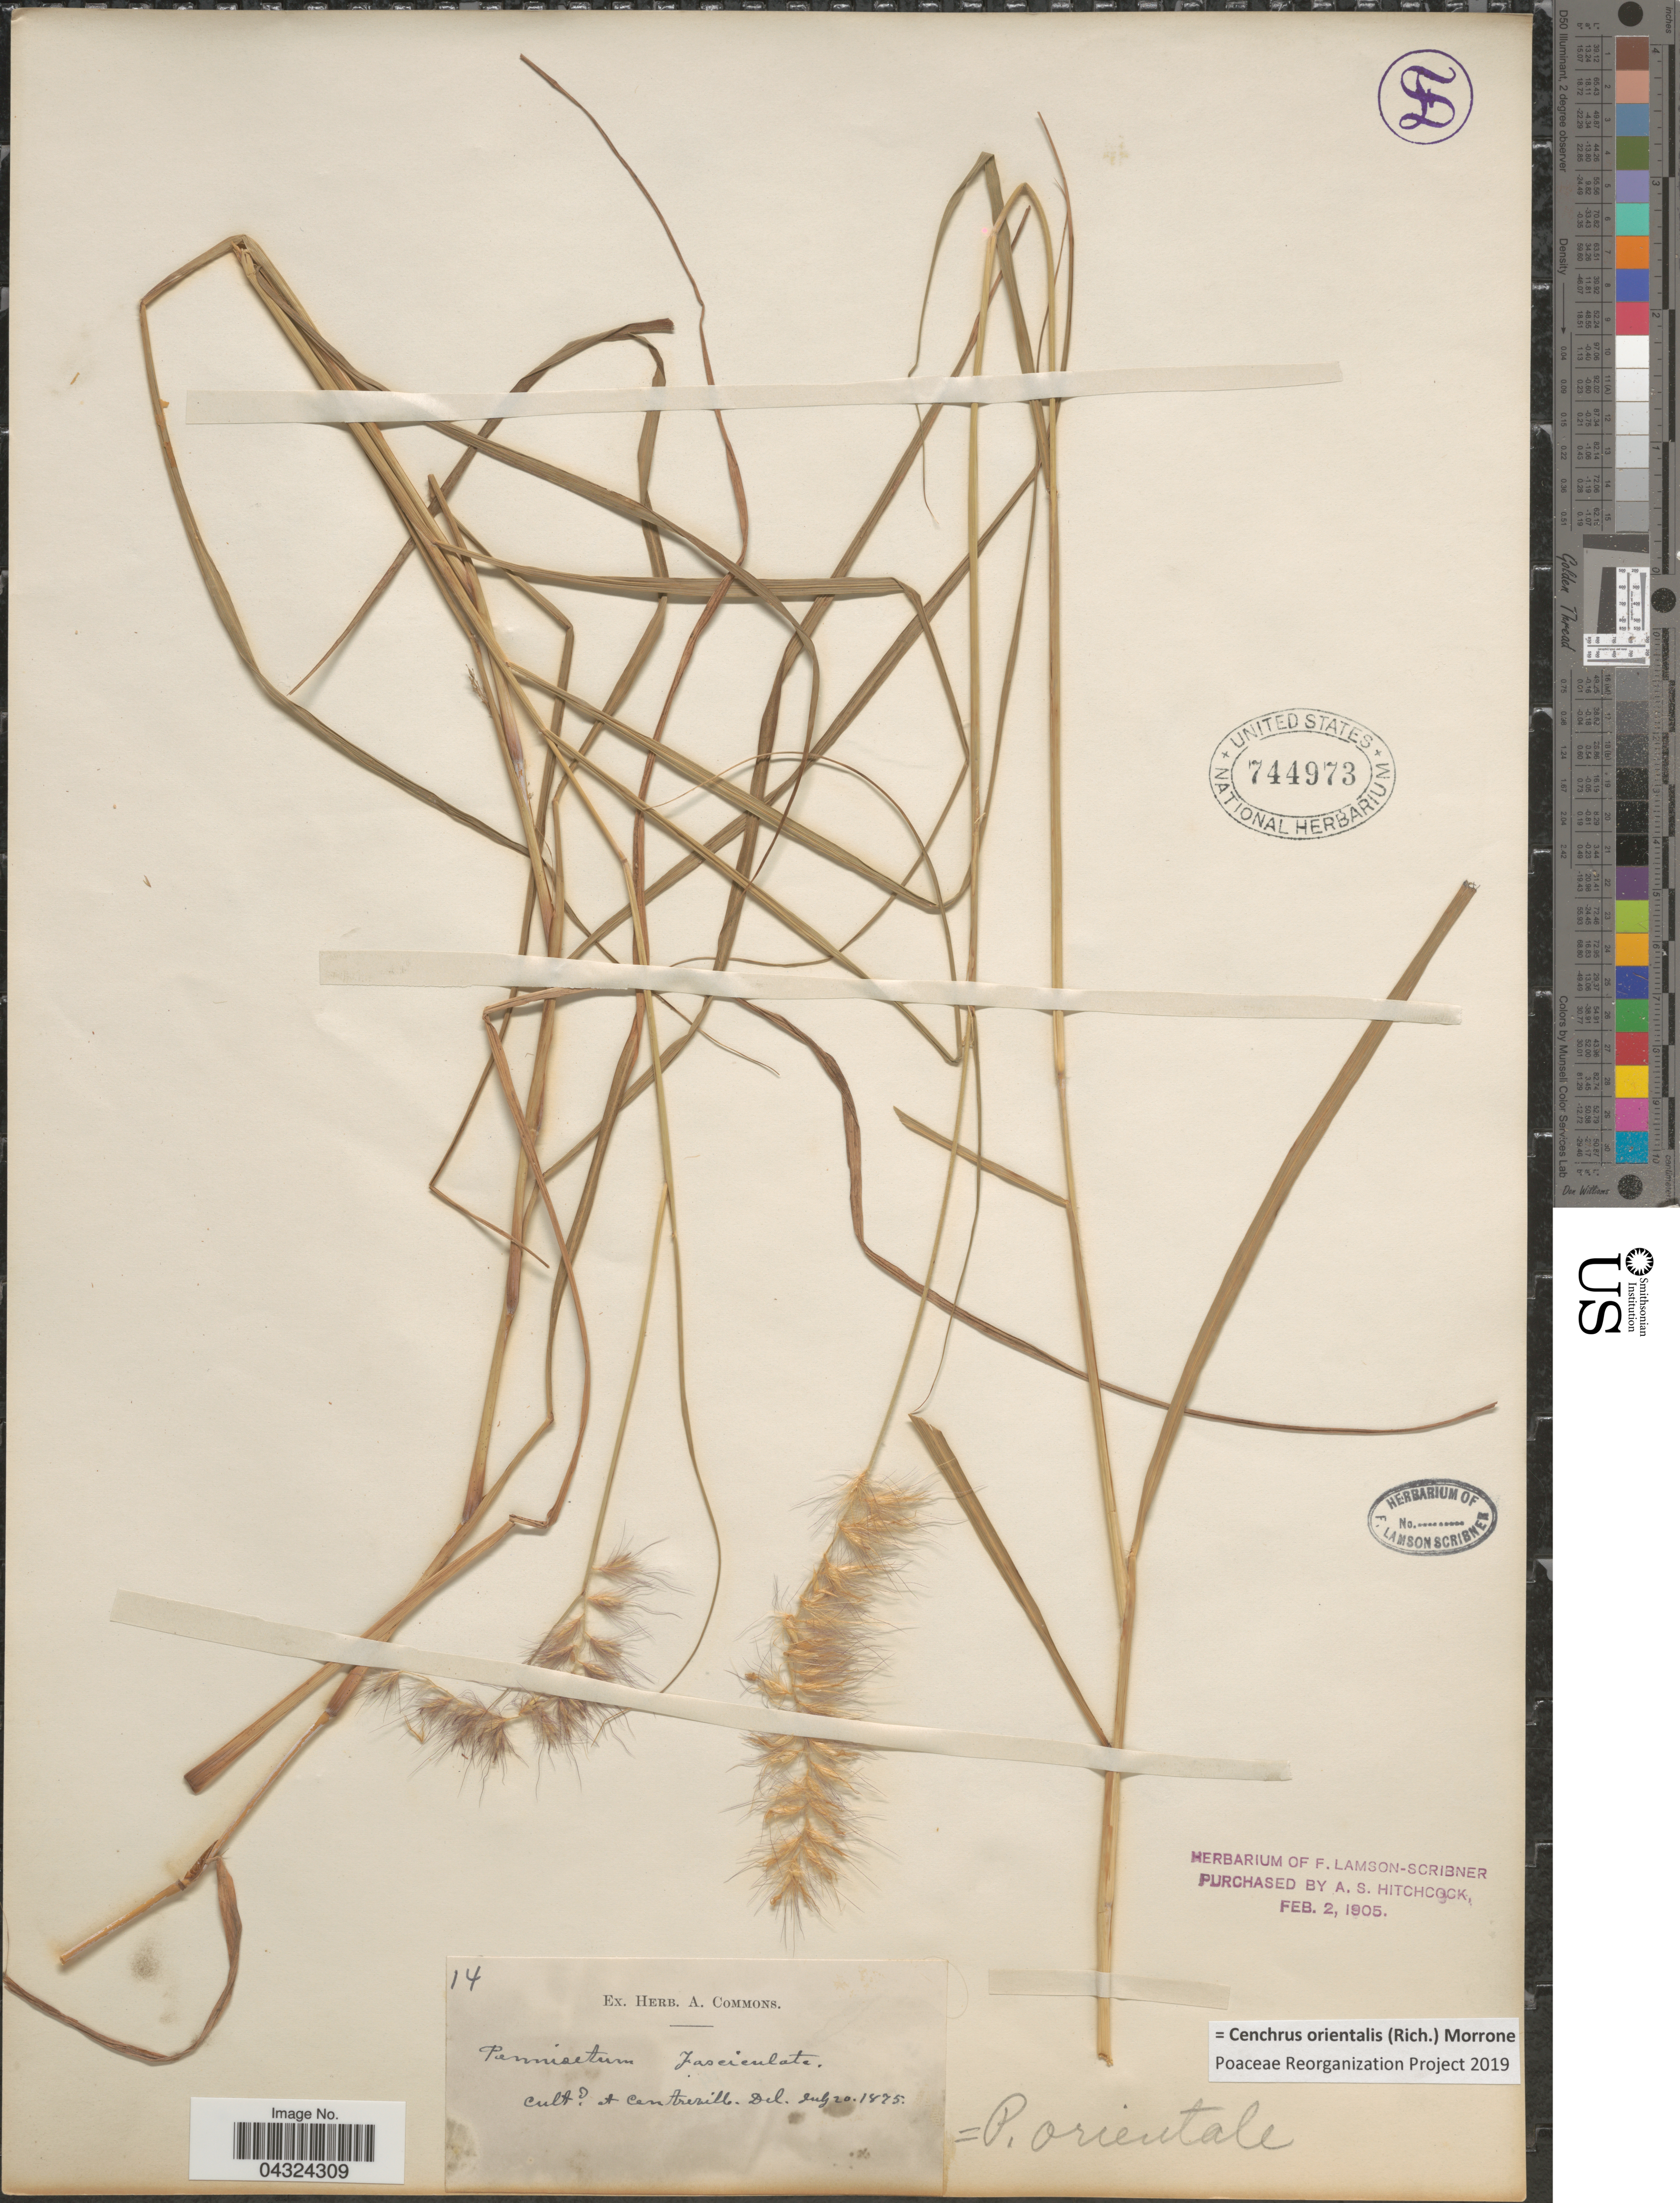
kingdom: Plantae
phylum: Tracheophyta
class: Liliopsida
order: Poales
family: Poaceae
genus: Cenchrus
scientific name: Cenchrus orientalis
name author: (Rich.) Morrone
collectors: ex herb. A. Commons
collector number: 14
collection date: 1875-07-20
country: United States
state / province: Delaware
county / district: New Castle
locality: At Centreville.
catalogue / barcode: US 744973